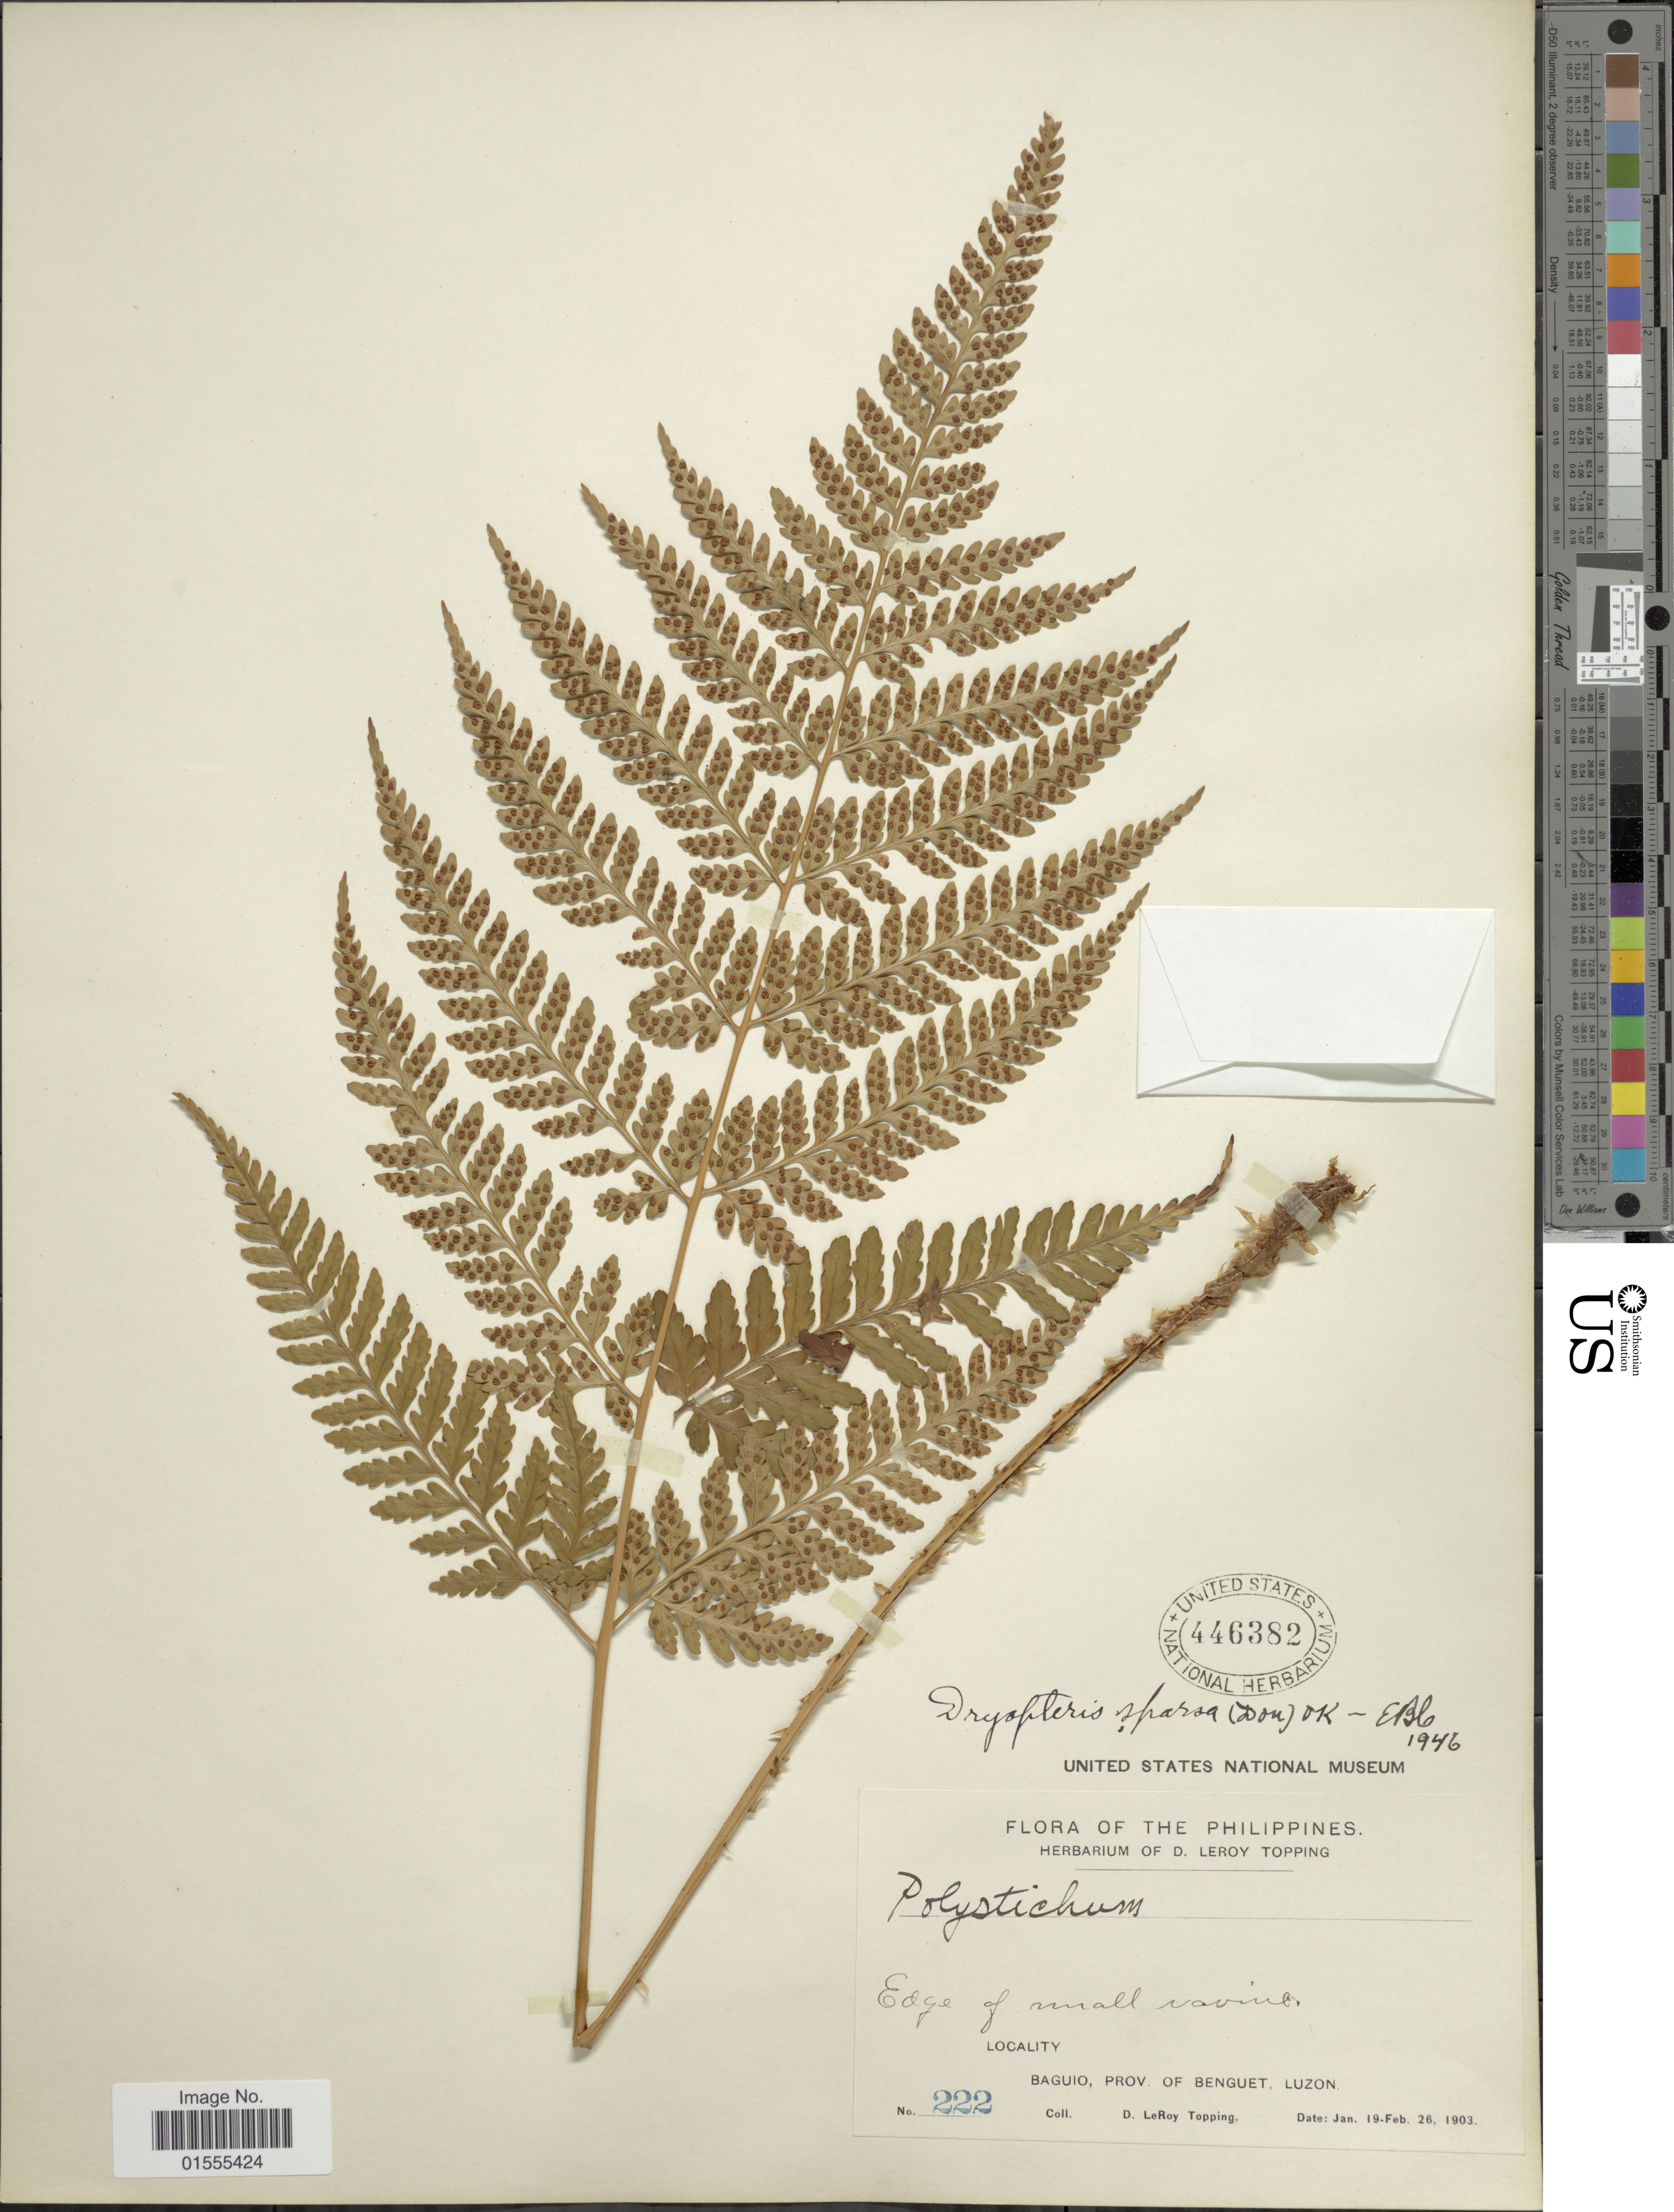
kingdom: Plantae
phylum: Tracheophyta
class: Polypodiopsida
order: Polypodiales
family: Dryopteridaceae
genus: Dryopteris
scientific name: Dryopteris sparsa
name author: (D. Don) Kuntze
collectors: D. L. Topping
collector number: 222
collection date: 1903-01-19/1903-02-26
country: Philippines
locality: Baguio, Prov. of Benguet, Luzon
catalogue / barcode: US 446382